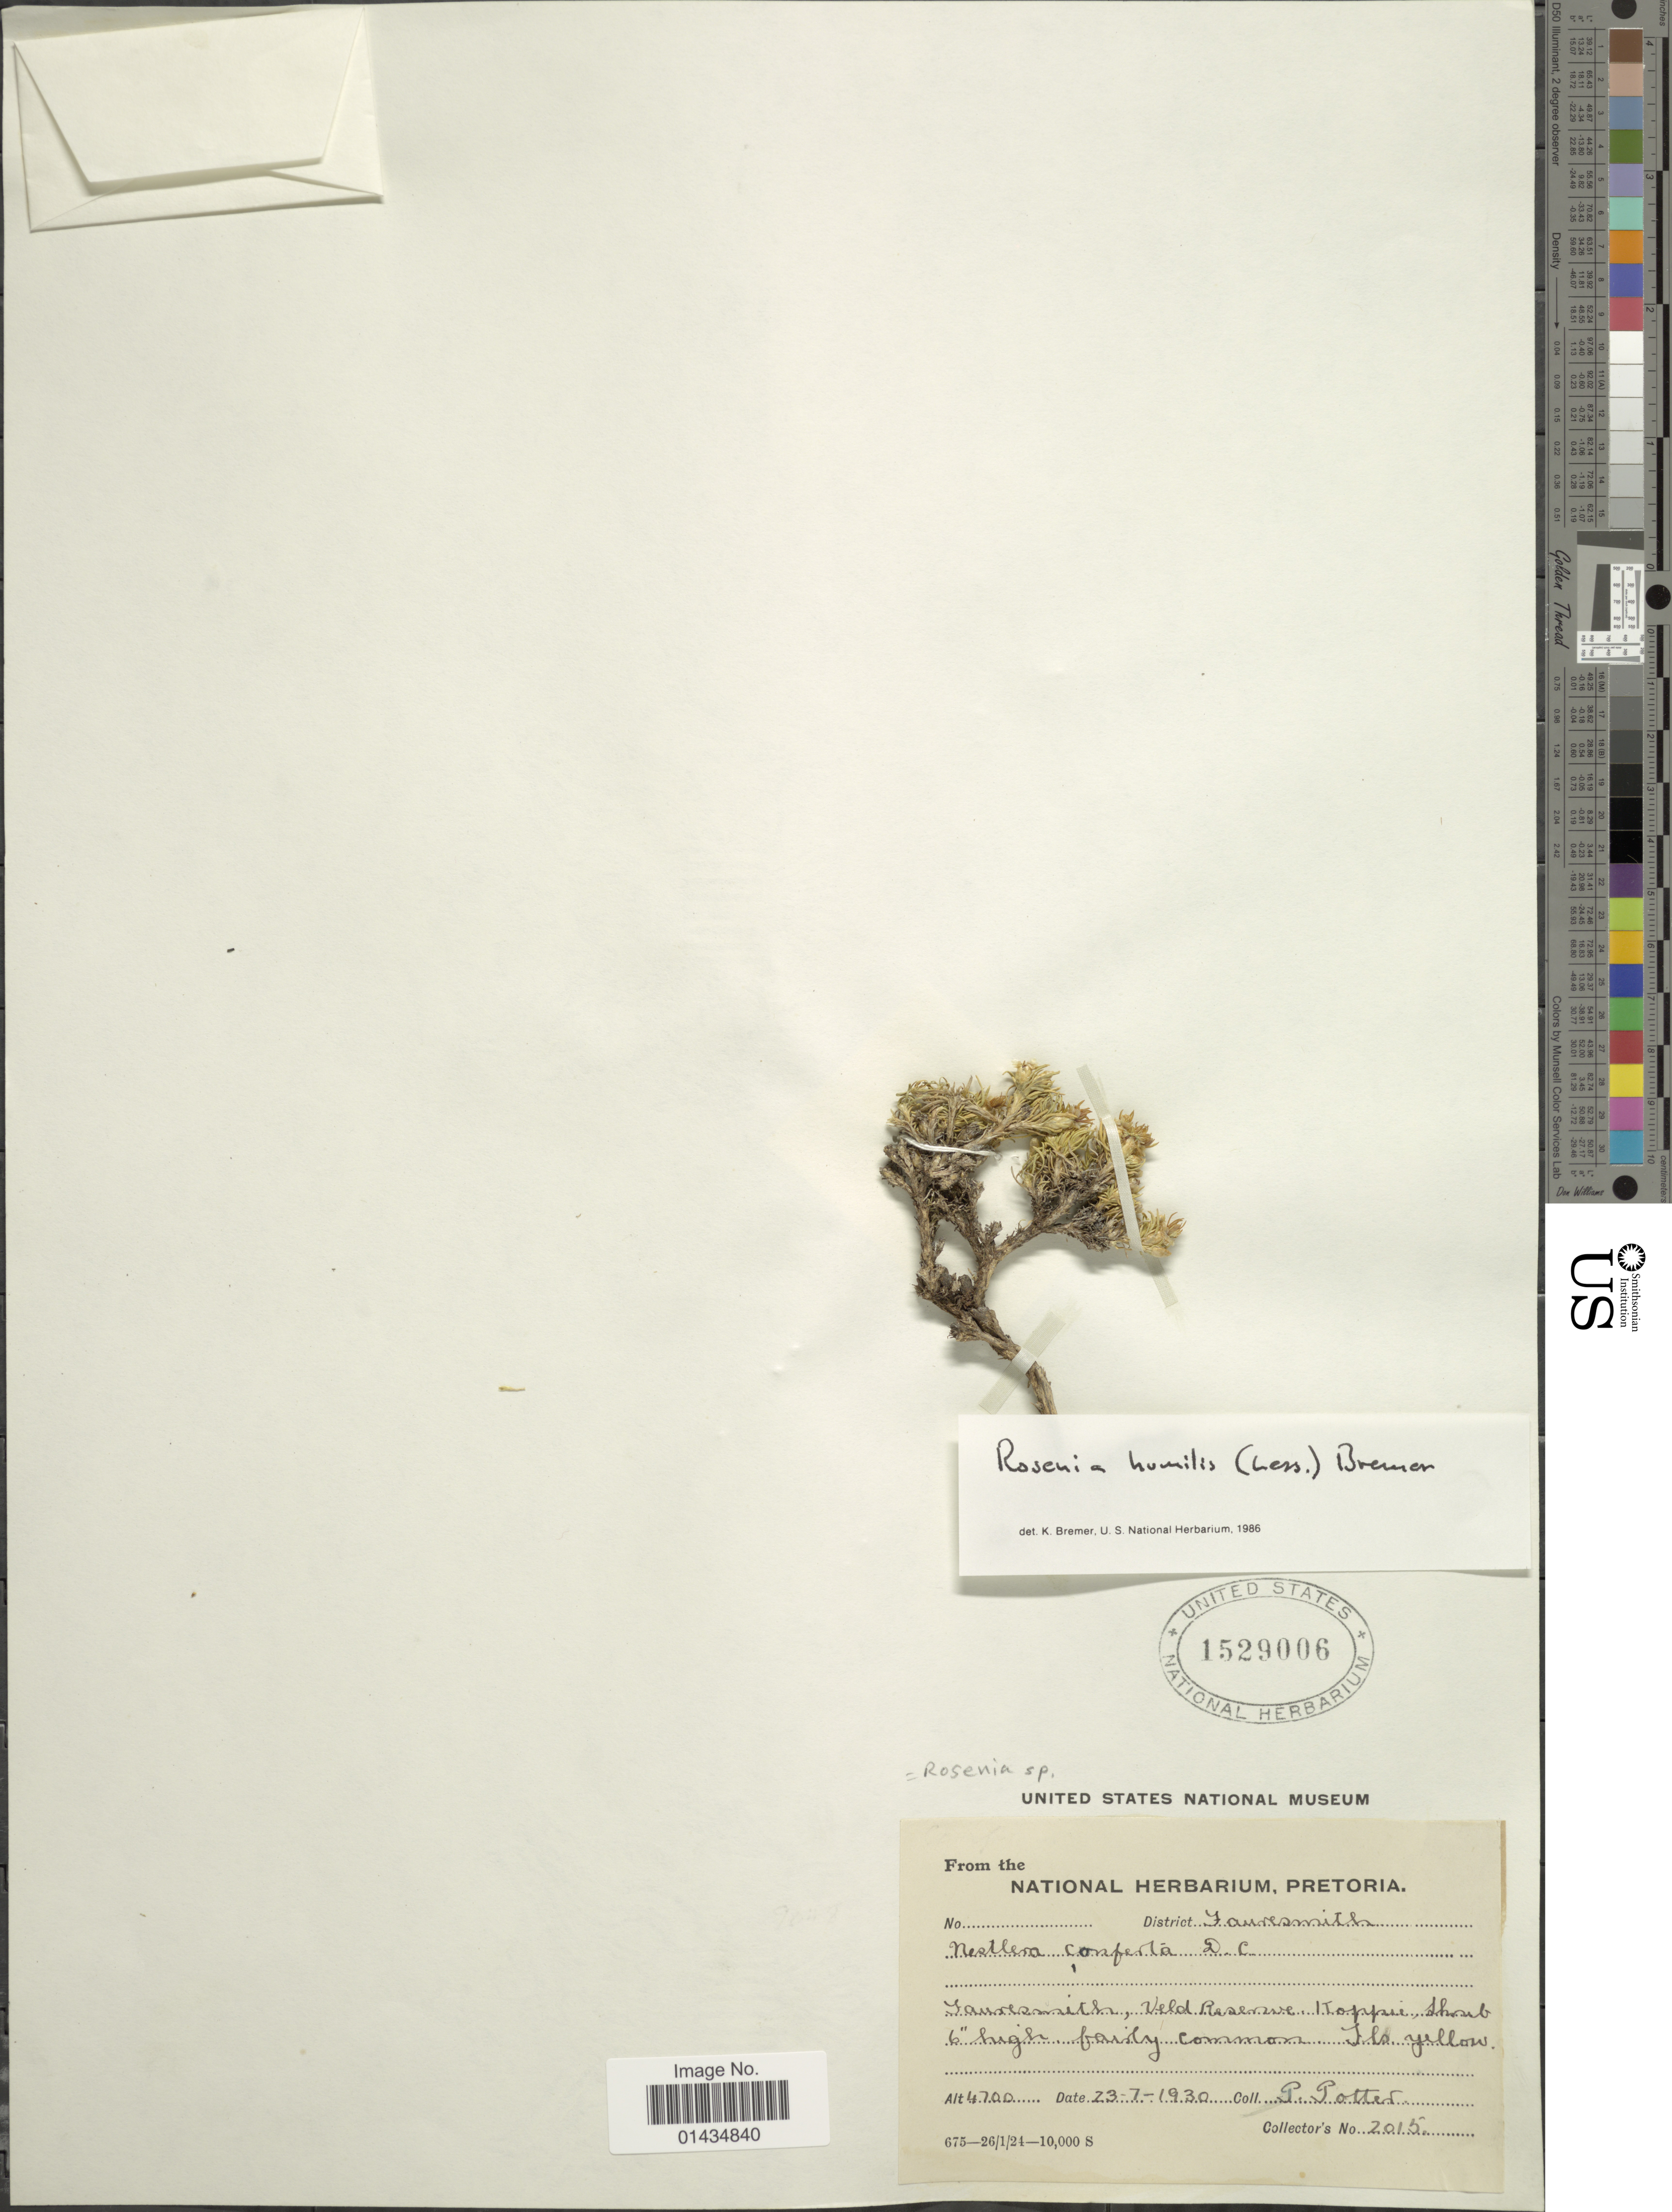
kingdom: Plantae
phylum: Tracheophyta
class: Magnoliopsida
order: Asterales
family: Asteraceae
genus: Rosenia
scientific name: Rosenia humilis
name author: (Less.) K. Bremer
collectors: P. Potter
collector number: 2015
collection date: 1930-07-23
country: South Africa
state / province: Free State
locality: District Fauresmith, Fauresmith, veld reserve, Koppie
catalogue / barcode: US 1529006